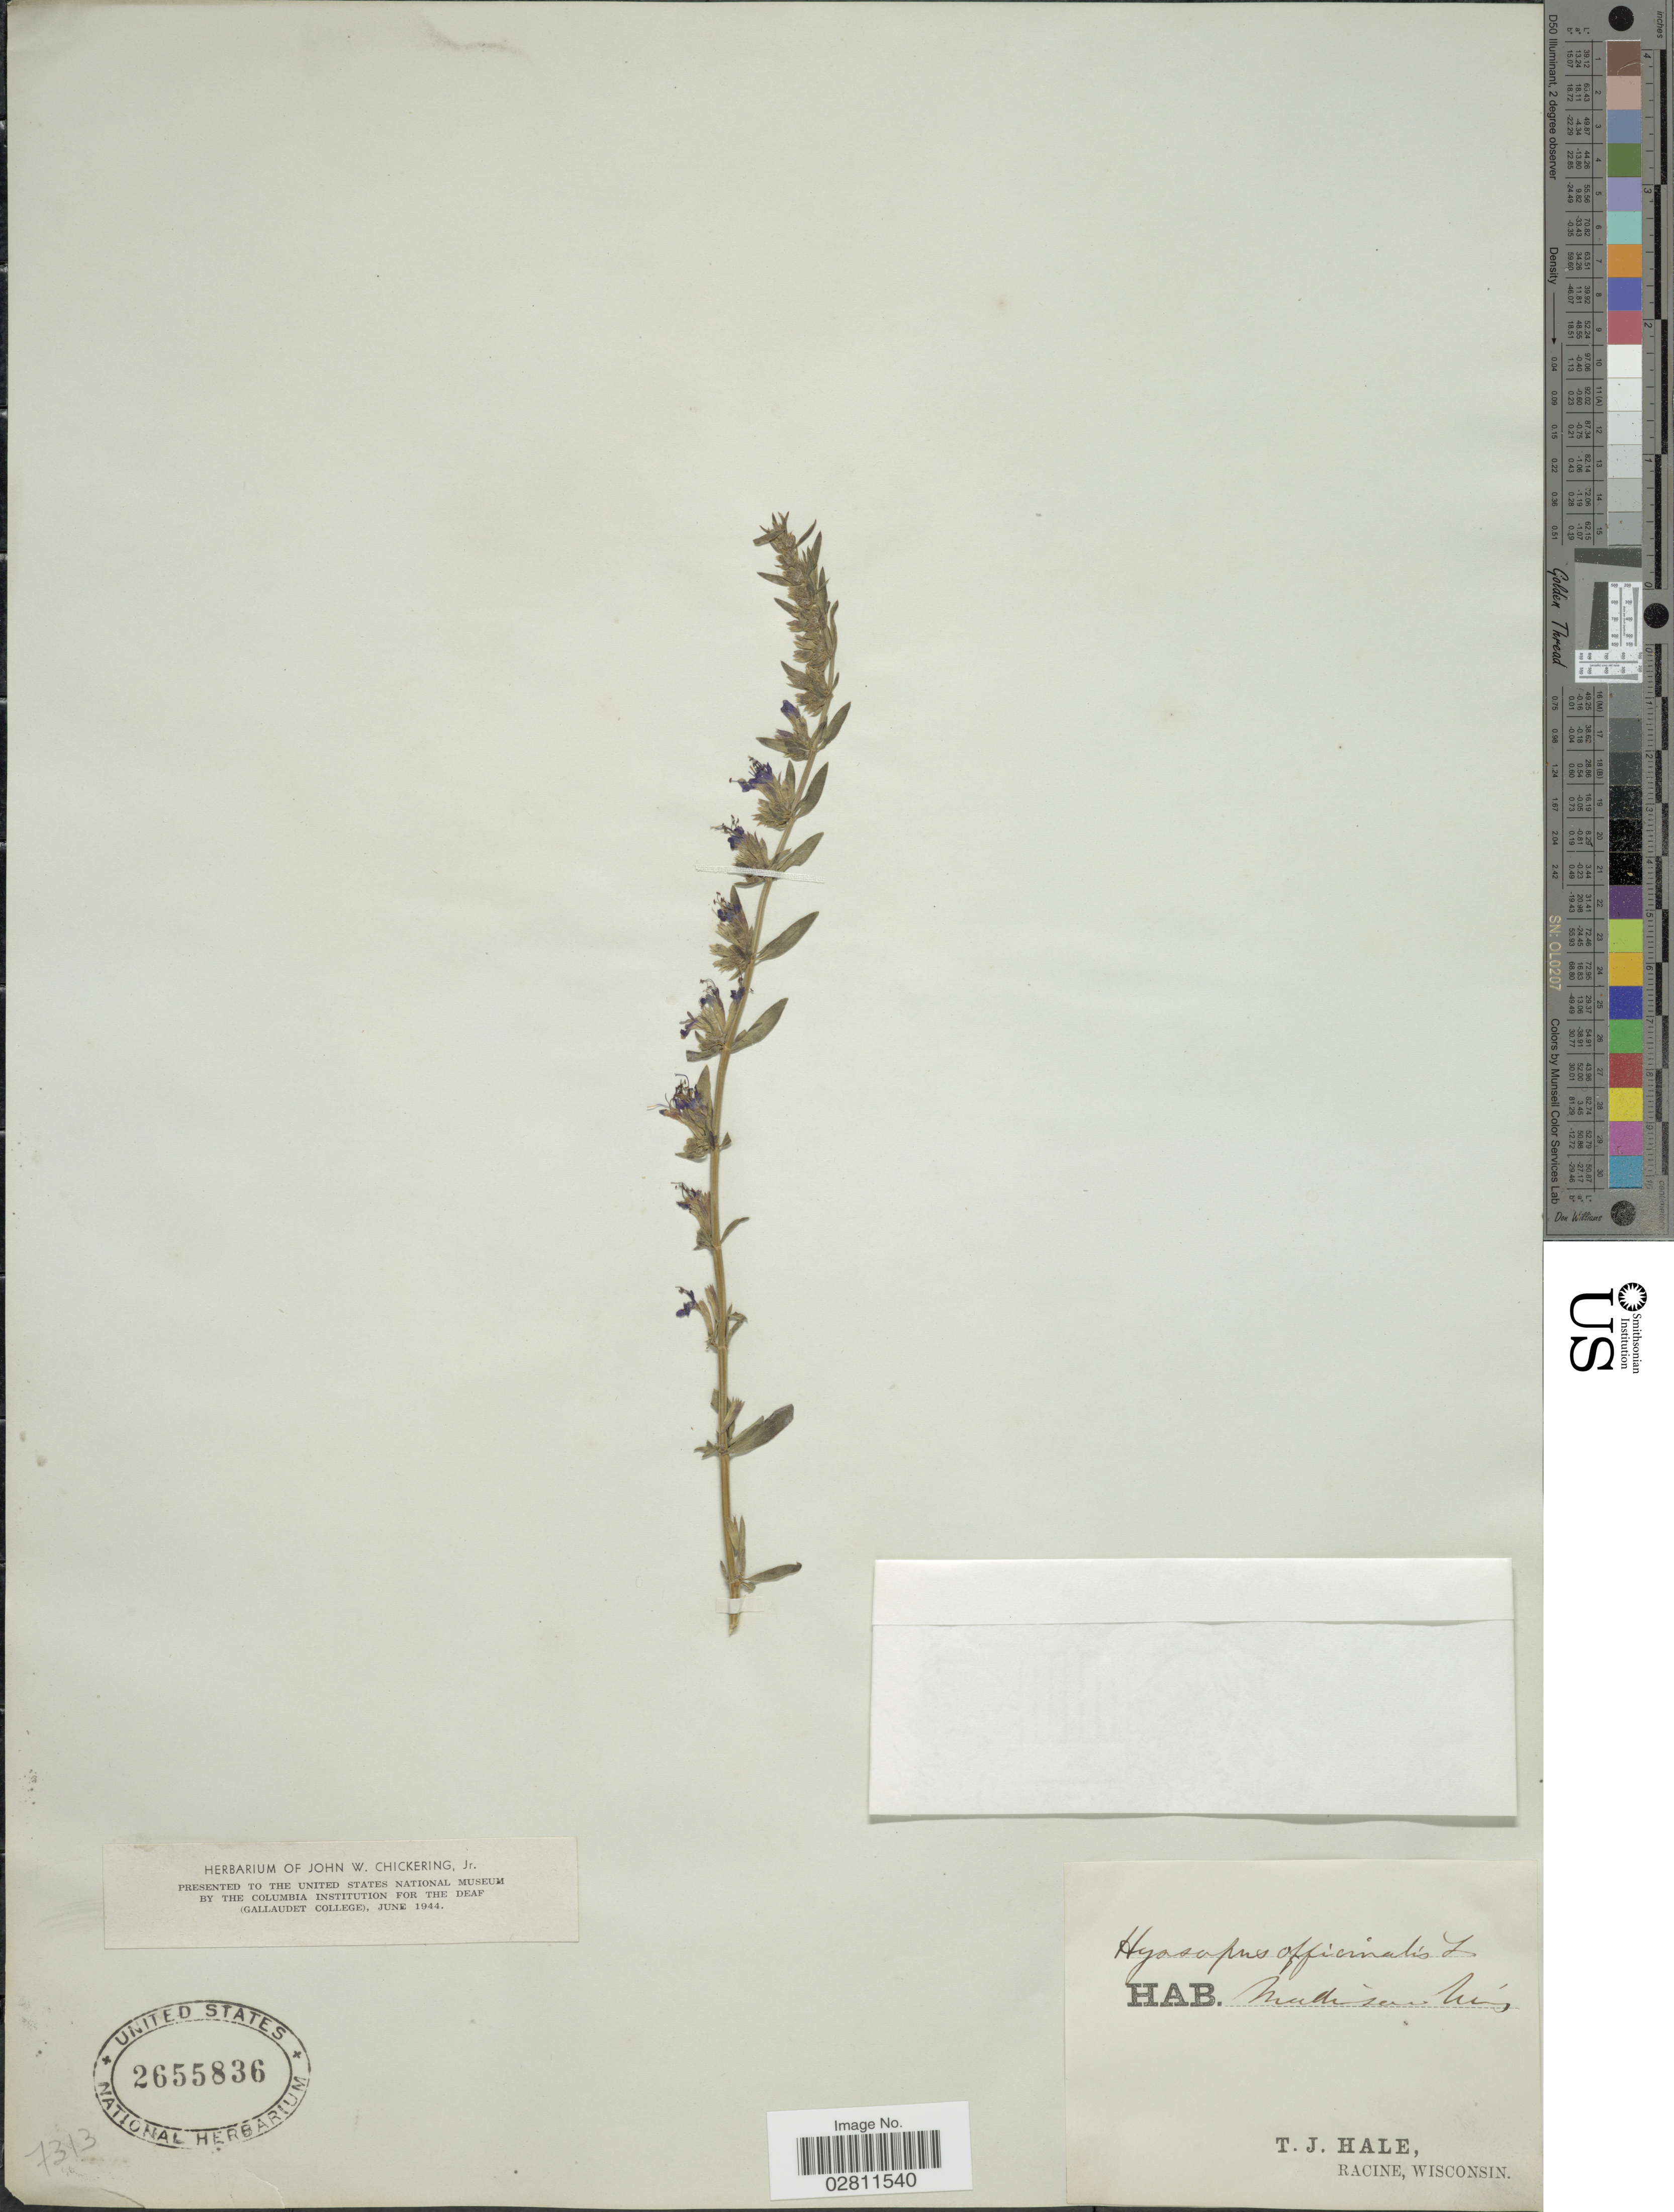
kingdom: Plantae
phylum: Tracheophyta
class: Magnoliopsida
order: Lamiales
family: Lamiaceae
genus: Hyssopus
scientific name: Hyssopus officinalis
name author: L.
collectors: T. Hale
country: United States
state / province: Wisconsin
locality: Madison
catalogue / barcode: US 2655836